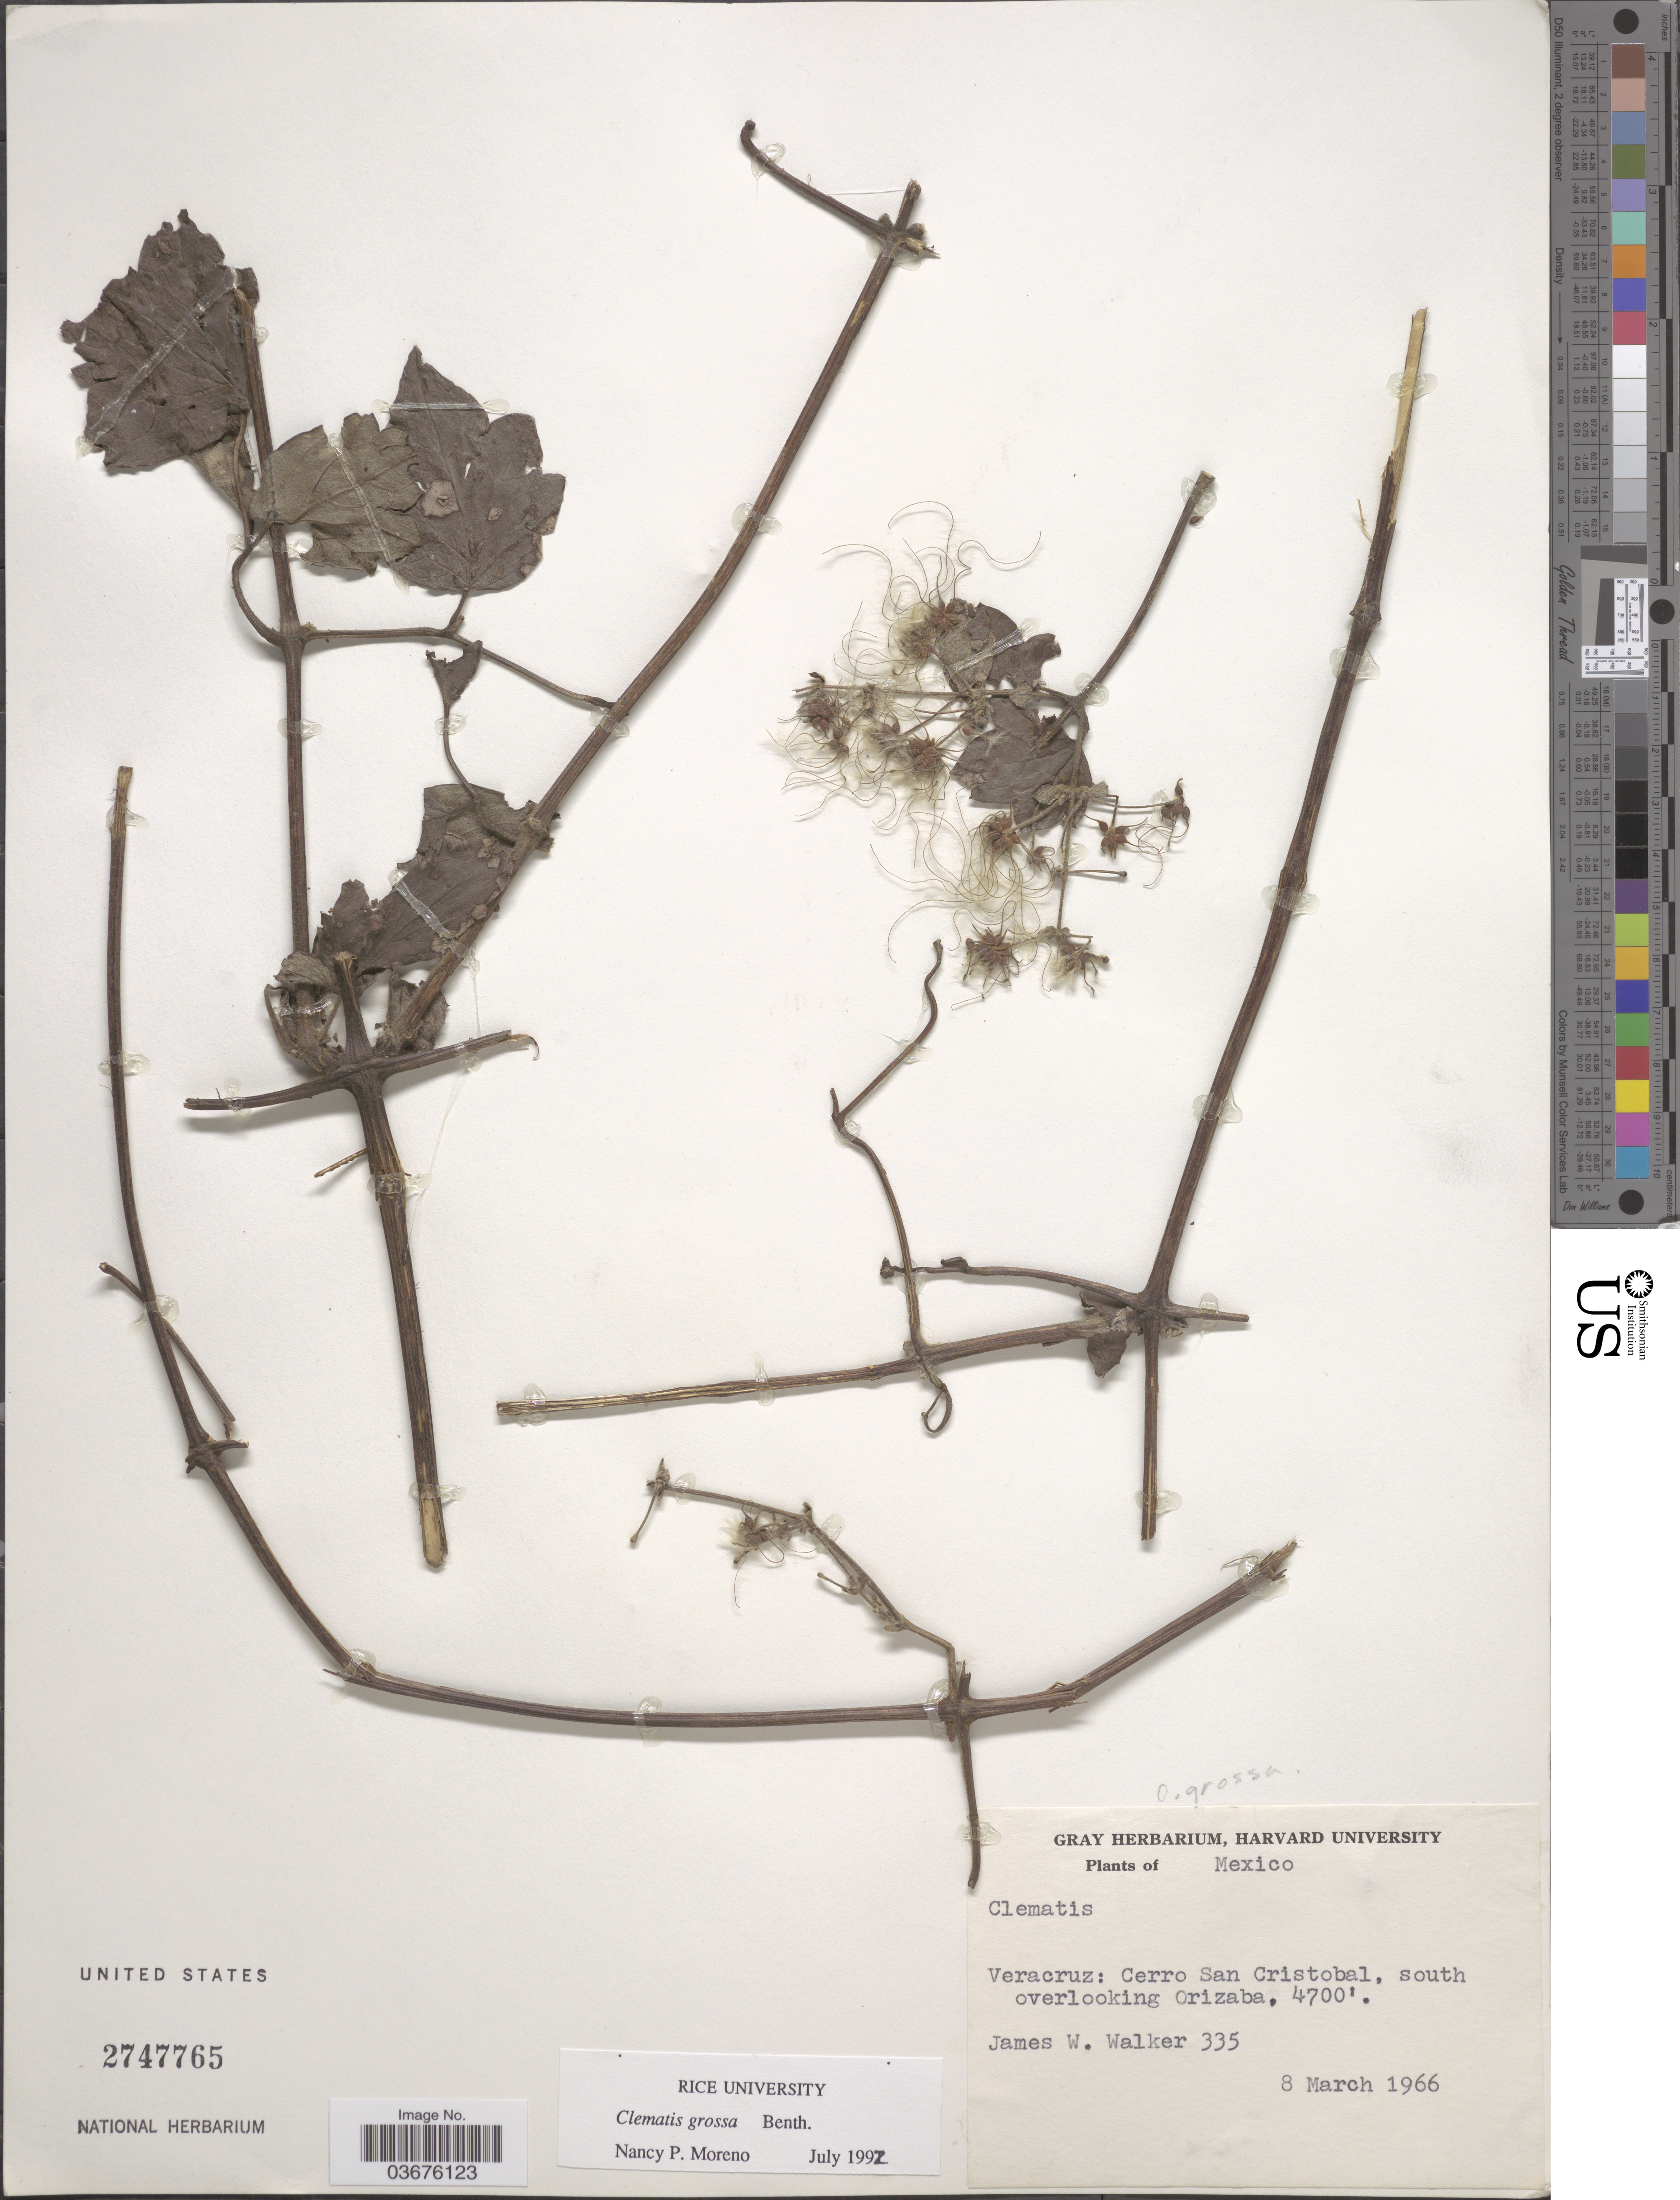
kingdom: Plantae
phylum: Tracheophyta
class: Magnoliopsida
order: Ranunculales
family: Ranunculaceae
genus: Clematis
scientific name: Clematis grossa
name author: Benth.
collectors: J. W. Walker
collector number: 335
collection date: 1966-03-08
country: Mexico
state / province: Veracruz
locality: Veracruz: Cerro San Cristobal, south overlooking Orizaba.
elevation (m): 1433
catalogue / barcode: US 2747765